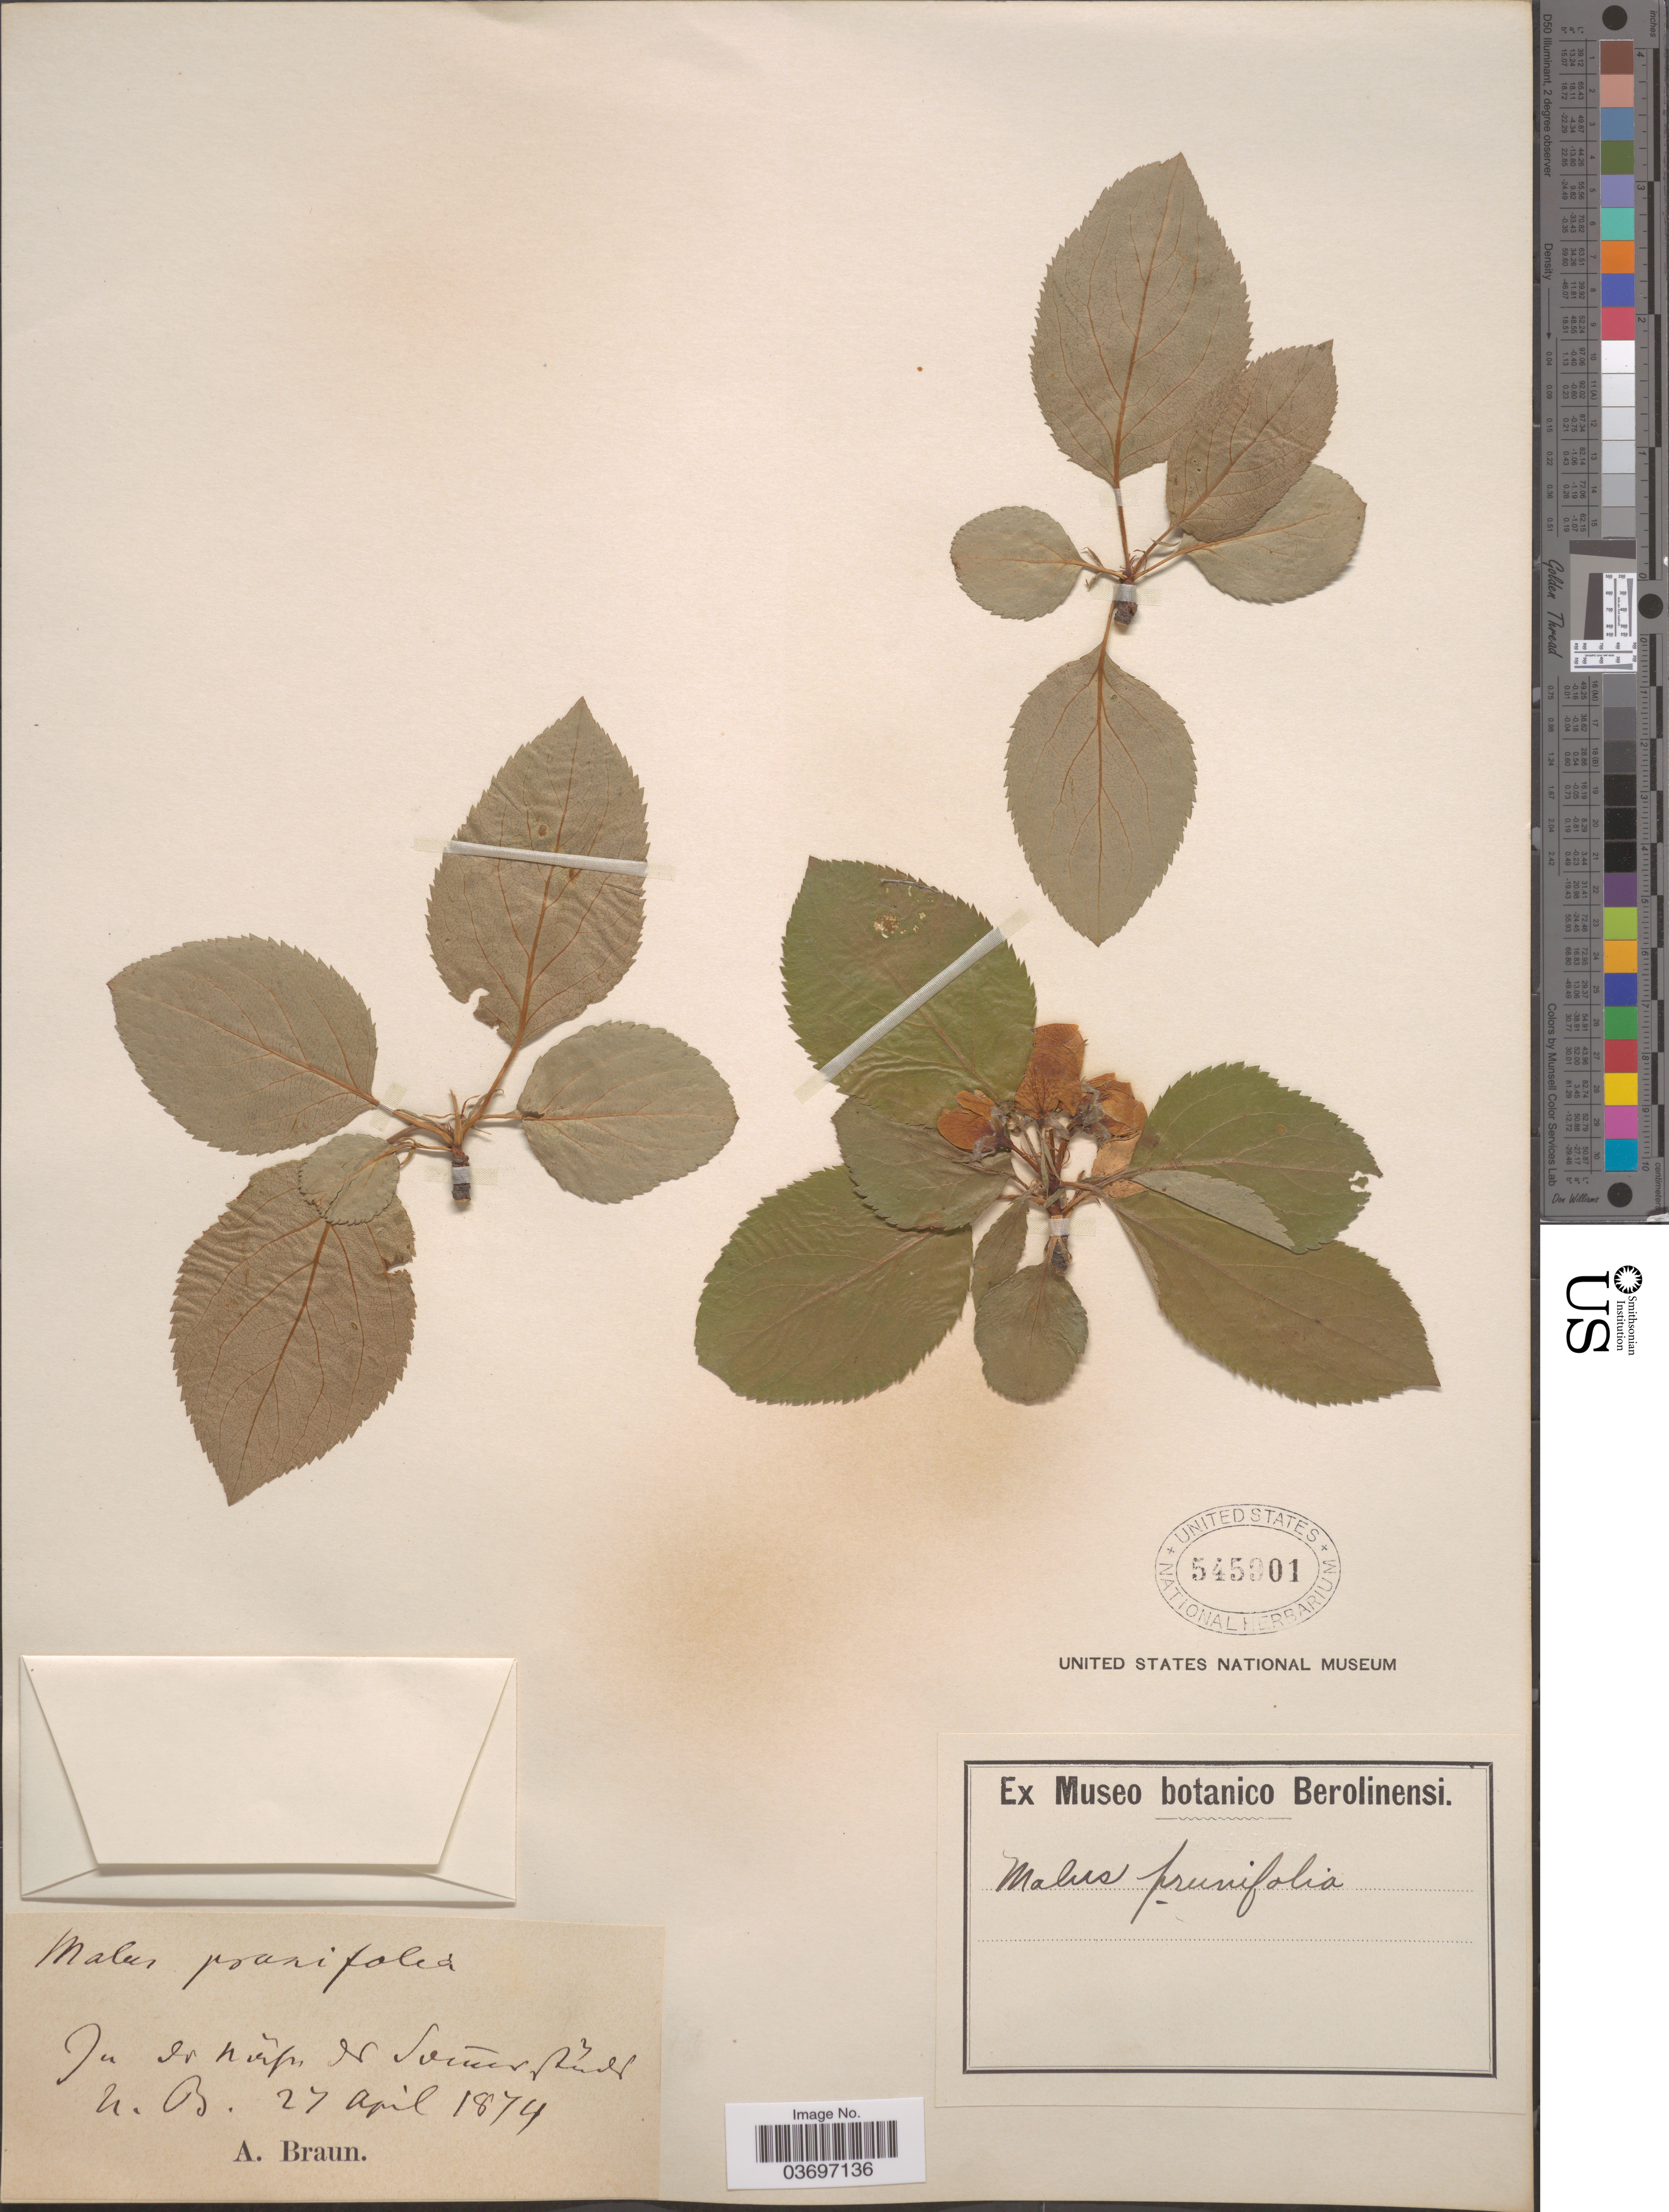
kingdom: Plantae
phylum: Tracheophyta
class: Magnoliopsida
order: Rosales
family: Rosaceae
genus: Malus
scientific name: Malus prunifolia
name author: (Willd.) Borkh.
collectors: A. Braun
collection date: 1874-04-27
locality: In en [interpreted] niñp [interpreted] N Suiner [interpreted] süds [interpreted] N. B.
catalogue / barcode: US 545901